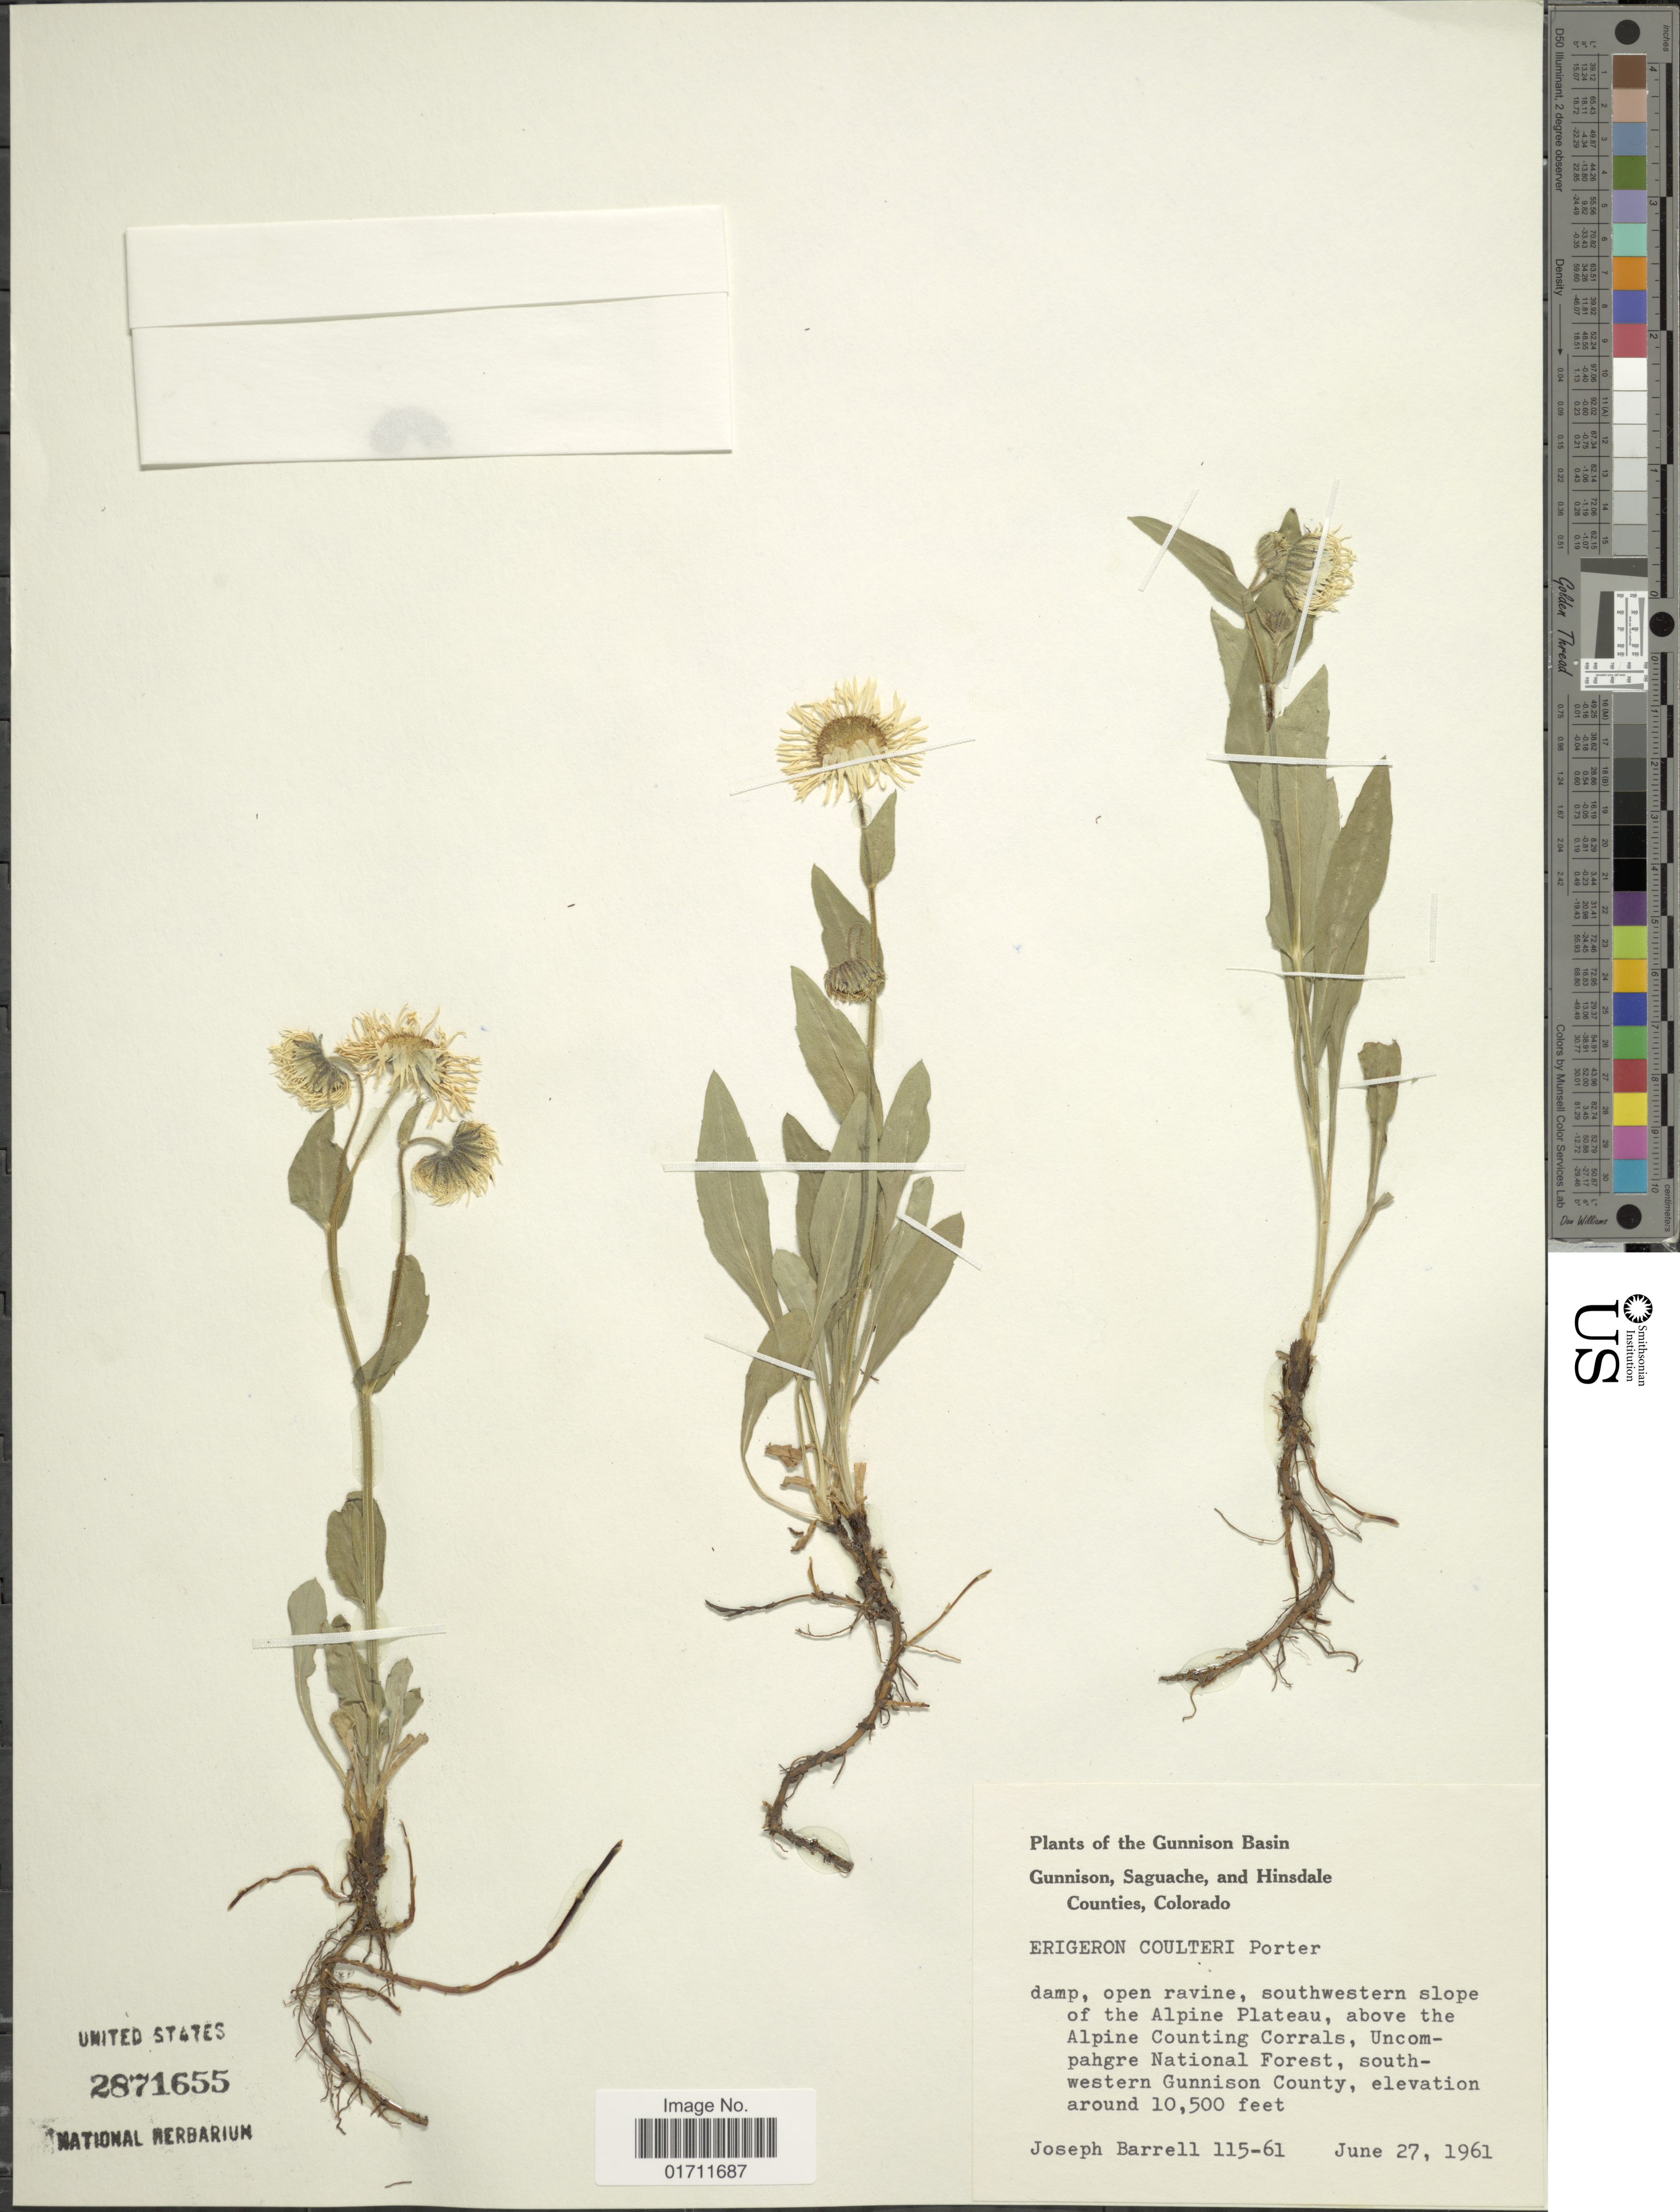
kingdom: Plantae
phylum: Tracheophyta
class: Magnoliopsida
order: Asterales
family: Asteraceae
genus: Erigeron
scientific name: Erigeron coulteri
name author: Porter in Porter & J.M. Coult.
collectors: J. Barrell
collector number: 115-61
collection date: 1961-06-27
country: United States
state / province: Colorado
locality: The Gunnison Basin Gunnison, Saguache, and Hinsdale Counties, damp, open ravine, southwestern slope of the Alpine Plateau, above the pahgre National Forest, southwestern Gunnison County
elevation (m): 3200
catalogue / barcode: US 2871655